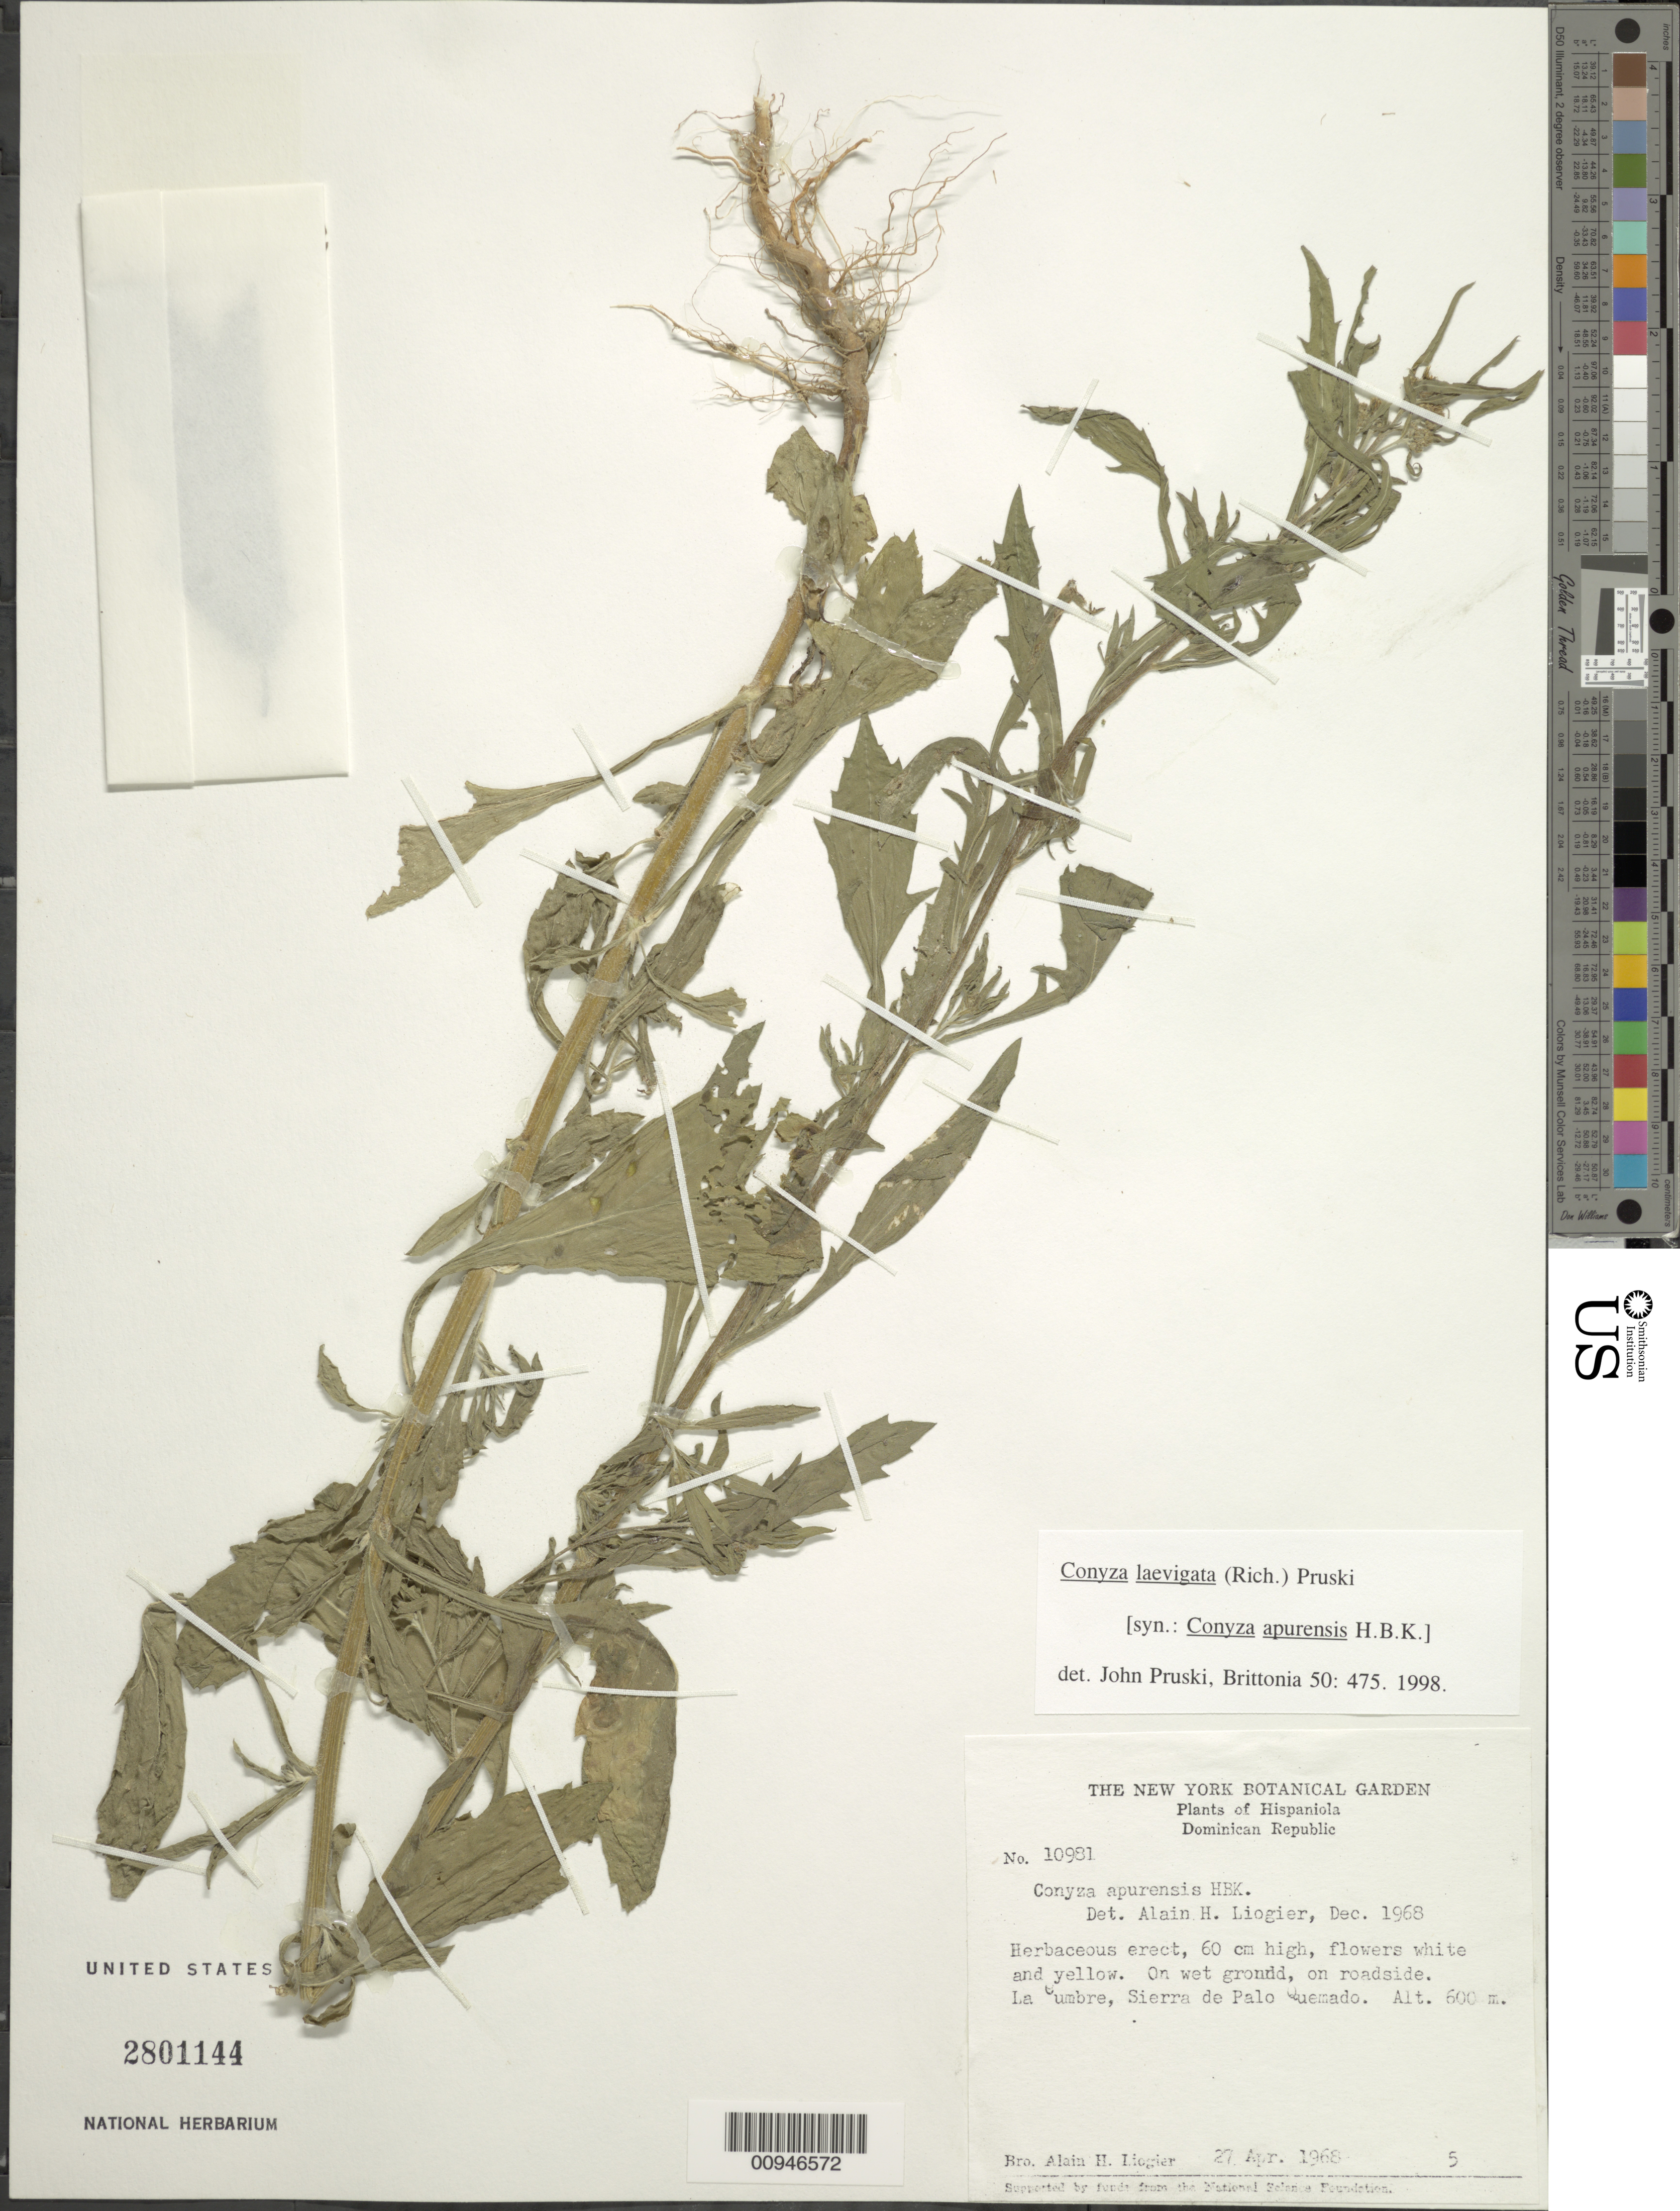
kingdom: Plantae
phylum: Tracheophyta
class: Magnoliopsida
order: Asterales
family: Asteraceae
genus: Conyza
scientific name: Conyza laevigata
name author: (Rich.) Pruski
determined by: Pruski, J. F.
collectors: A. H. Liogier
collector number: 10981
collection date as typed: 27 Apr 1968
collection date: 1968-04-27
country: Dominican Republic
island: Hispaniola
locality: La Cumbre, Sierra de palo Quemado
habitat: Wet ground on roadside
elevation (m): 600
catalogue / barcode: US 2801144